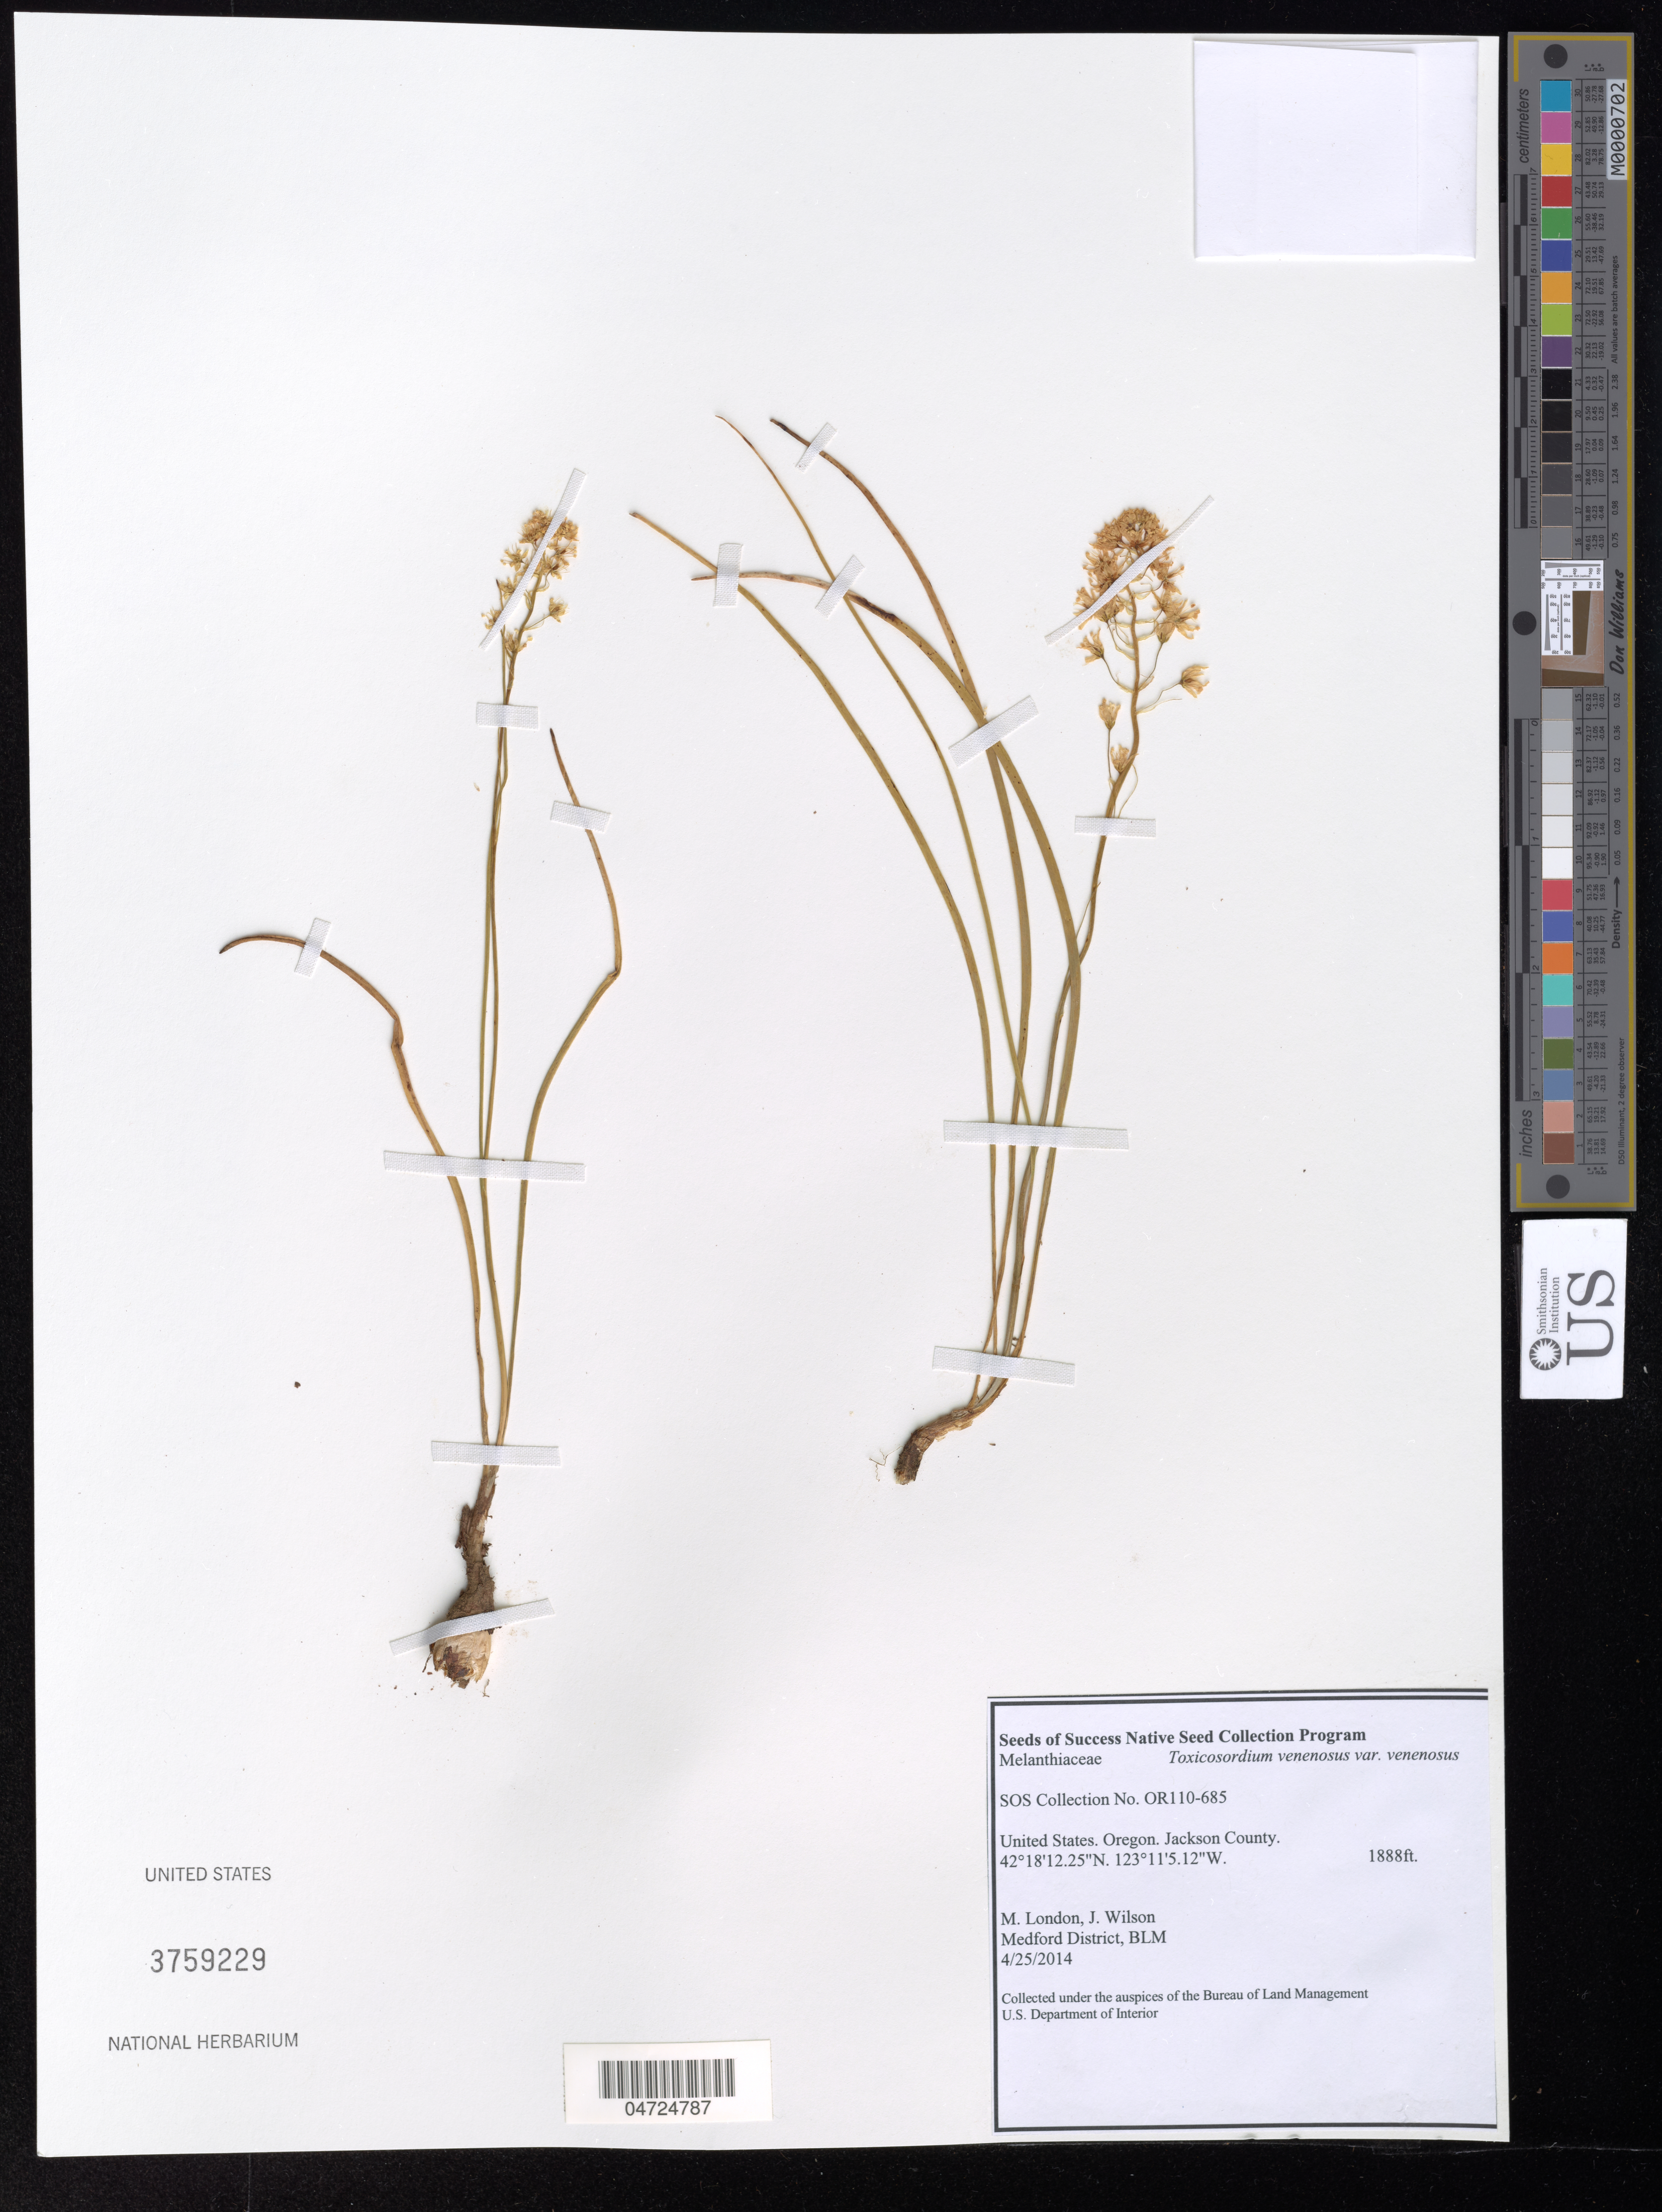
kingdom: Plantae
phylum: Tracheophyta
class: Liliopsida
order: Liliales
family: Melanthiaceae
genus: Toxicoscordion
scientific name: Toxicoscordion venenosum (S. Watson) Rydb. var. venenosum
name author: (S. Watson) Rydb.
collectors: M. London & J. Wilson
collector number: OR110-685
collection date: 2014-04-25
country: United States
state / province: Oregon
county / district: Jackson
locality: Jackson County.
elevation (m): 575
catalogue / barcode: US 3759229